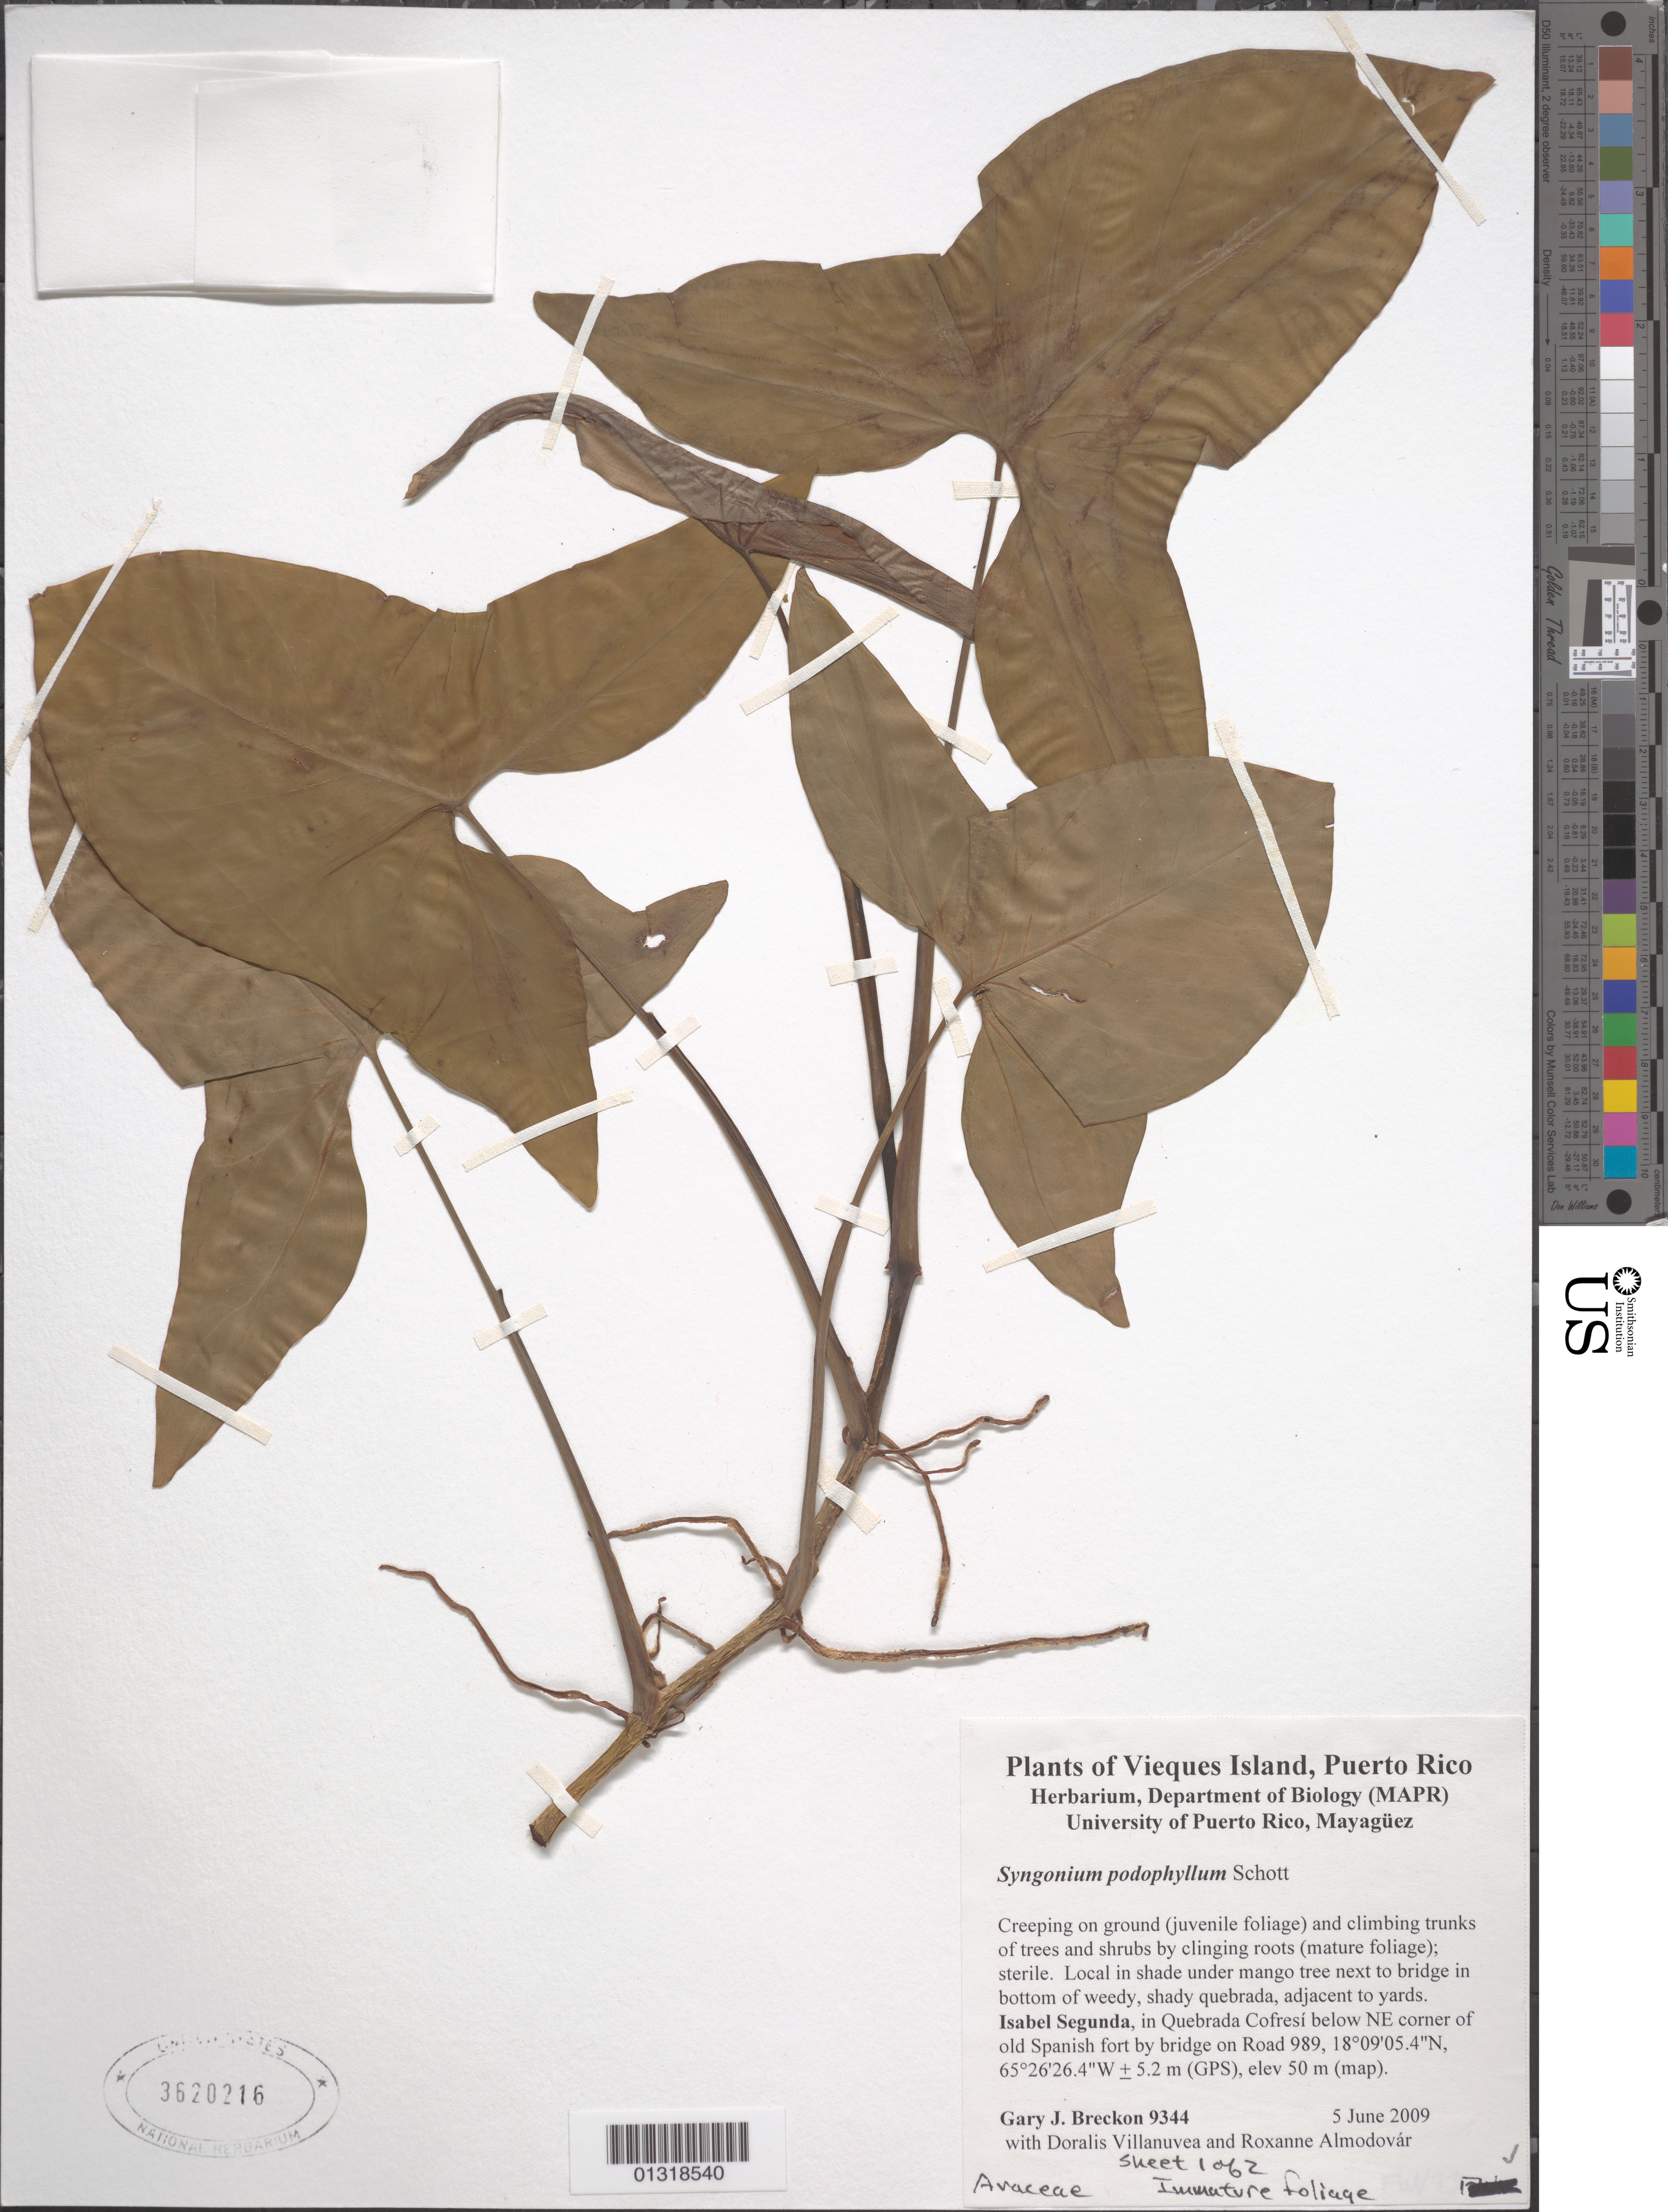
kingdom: Plantae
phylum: Tracheophyta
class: Liliopsida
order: Alismatales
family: Araceae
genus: Syngonium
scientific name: Syngonium podophyllum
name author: Schott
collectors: G. Breckon, D. Villanuvea & R. Almodóvar-Pérez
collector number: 9344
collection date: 2009-06-05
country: Puerto Rico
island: Vieques I.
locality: Isabel Segunda, in Quebrada Cofresí below NE corner of old Spanish fort by bridge on Road 989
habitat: Local in shade under mango tree next to bridge in bottom of weedy, shady quebrada, adjacent to yards.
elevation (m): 50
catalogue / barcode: US 3620216